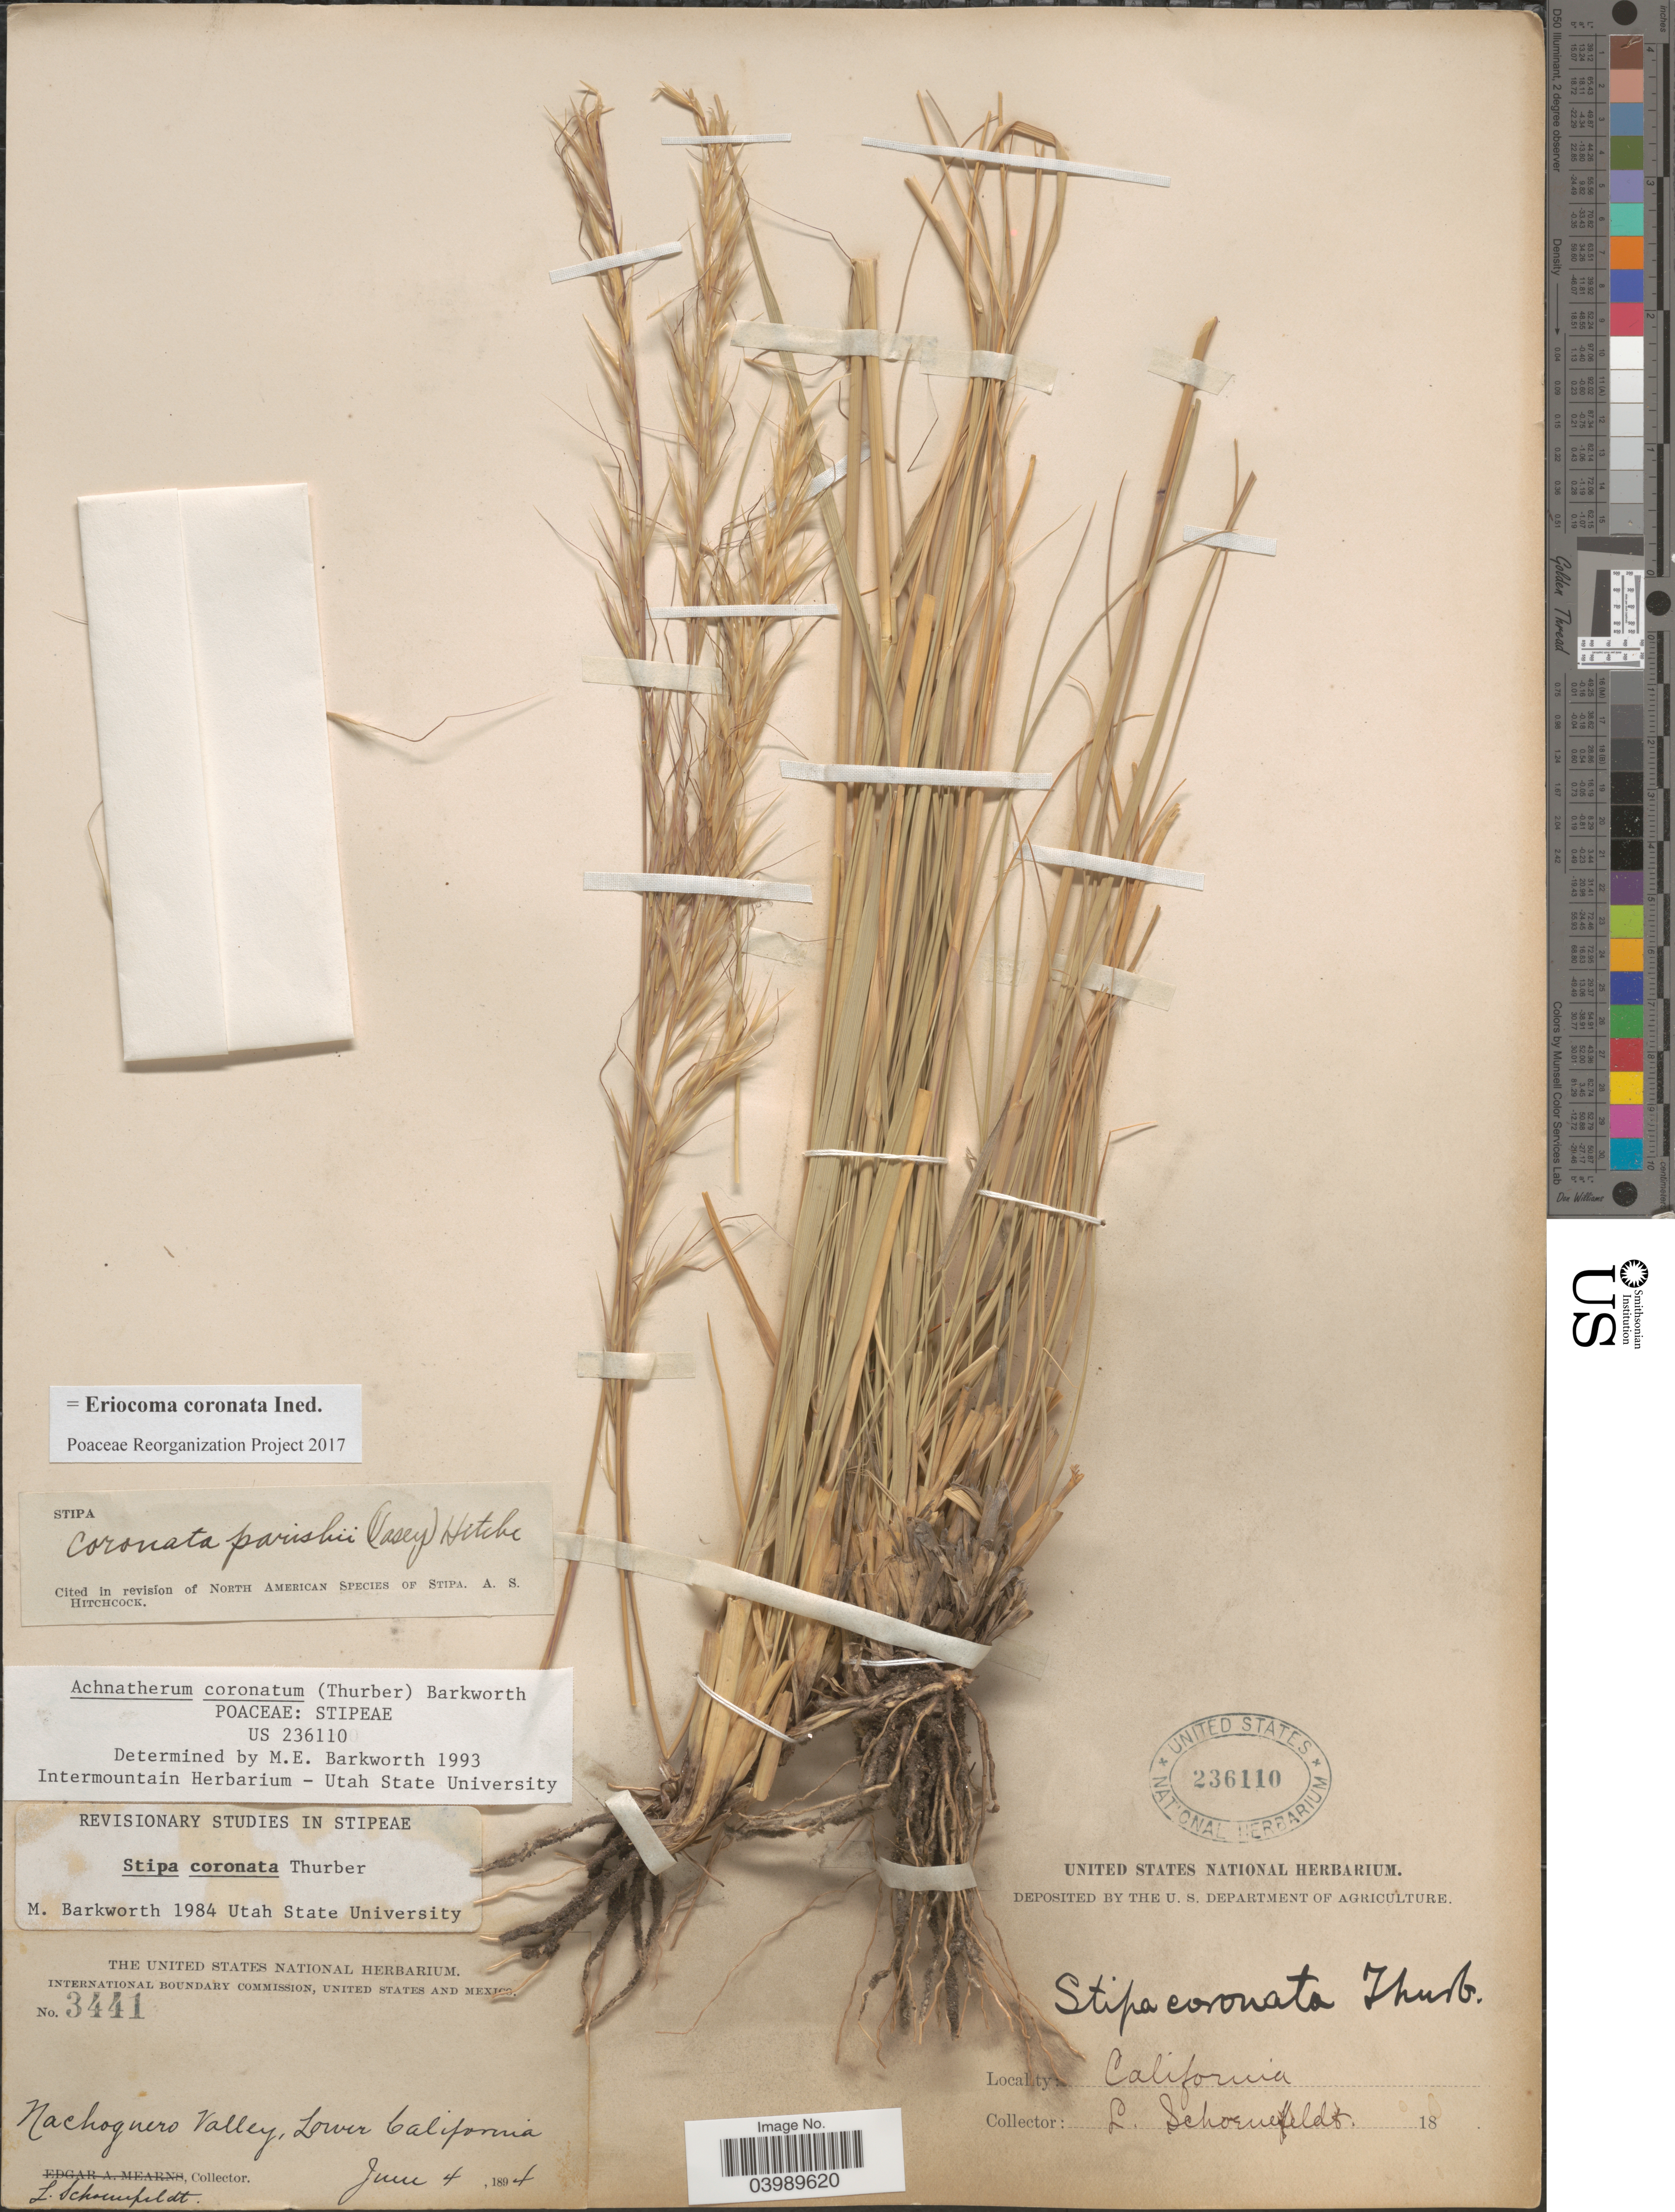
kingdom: Plantae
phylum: Tracheophyta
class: Liliopsida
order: Poales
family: Poaceae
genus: Eriocoma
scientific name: Eriocoma coronata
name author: (Thurb.) Romasch.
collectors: L. Schoenefeldt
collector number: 3441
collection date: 1894-06-04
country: United States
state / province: California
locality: Nachoguero Valley, Lower California.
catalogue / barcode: US 236110